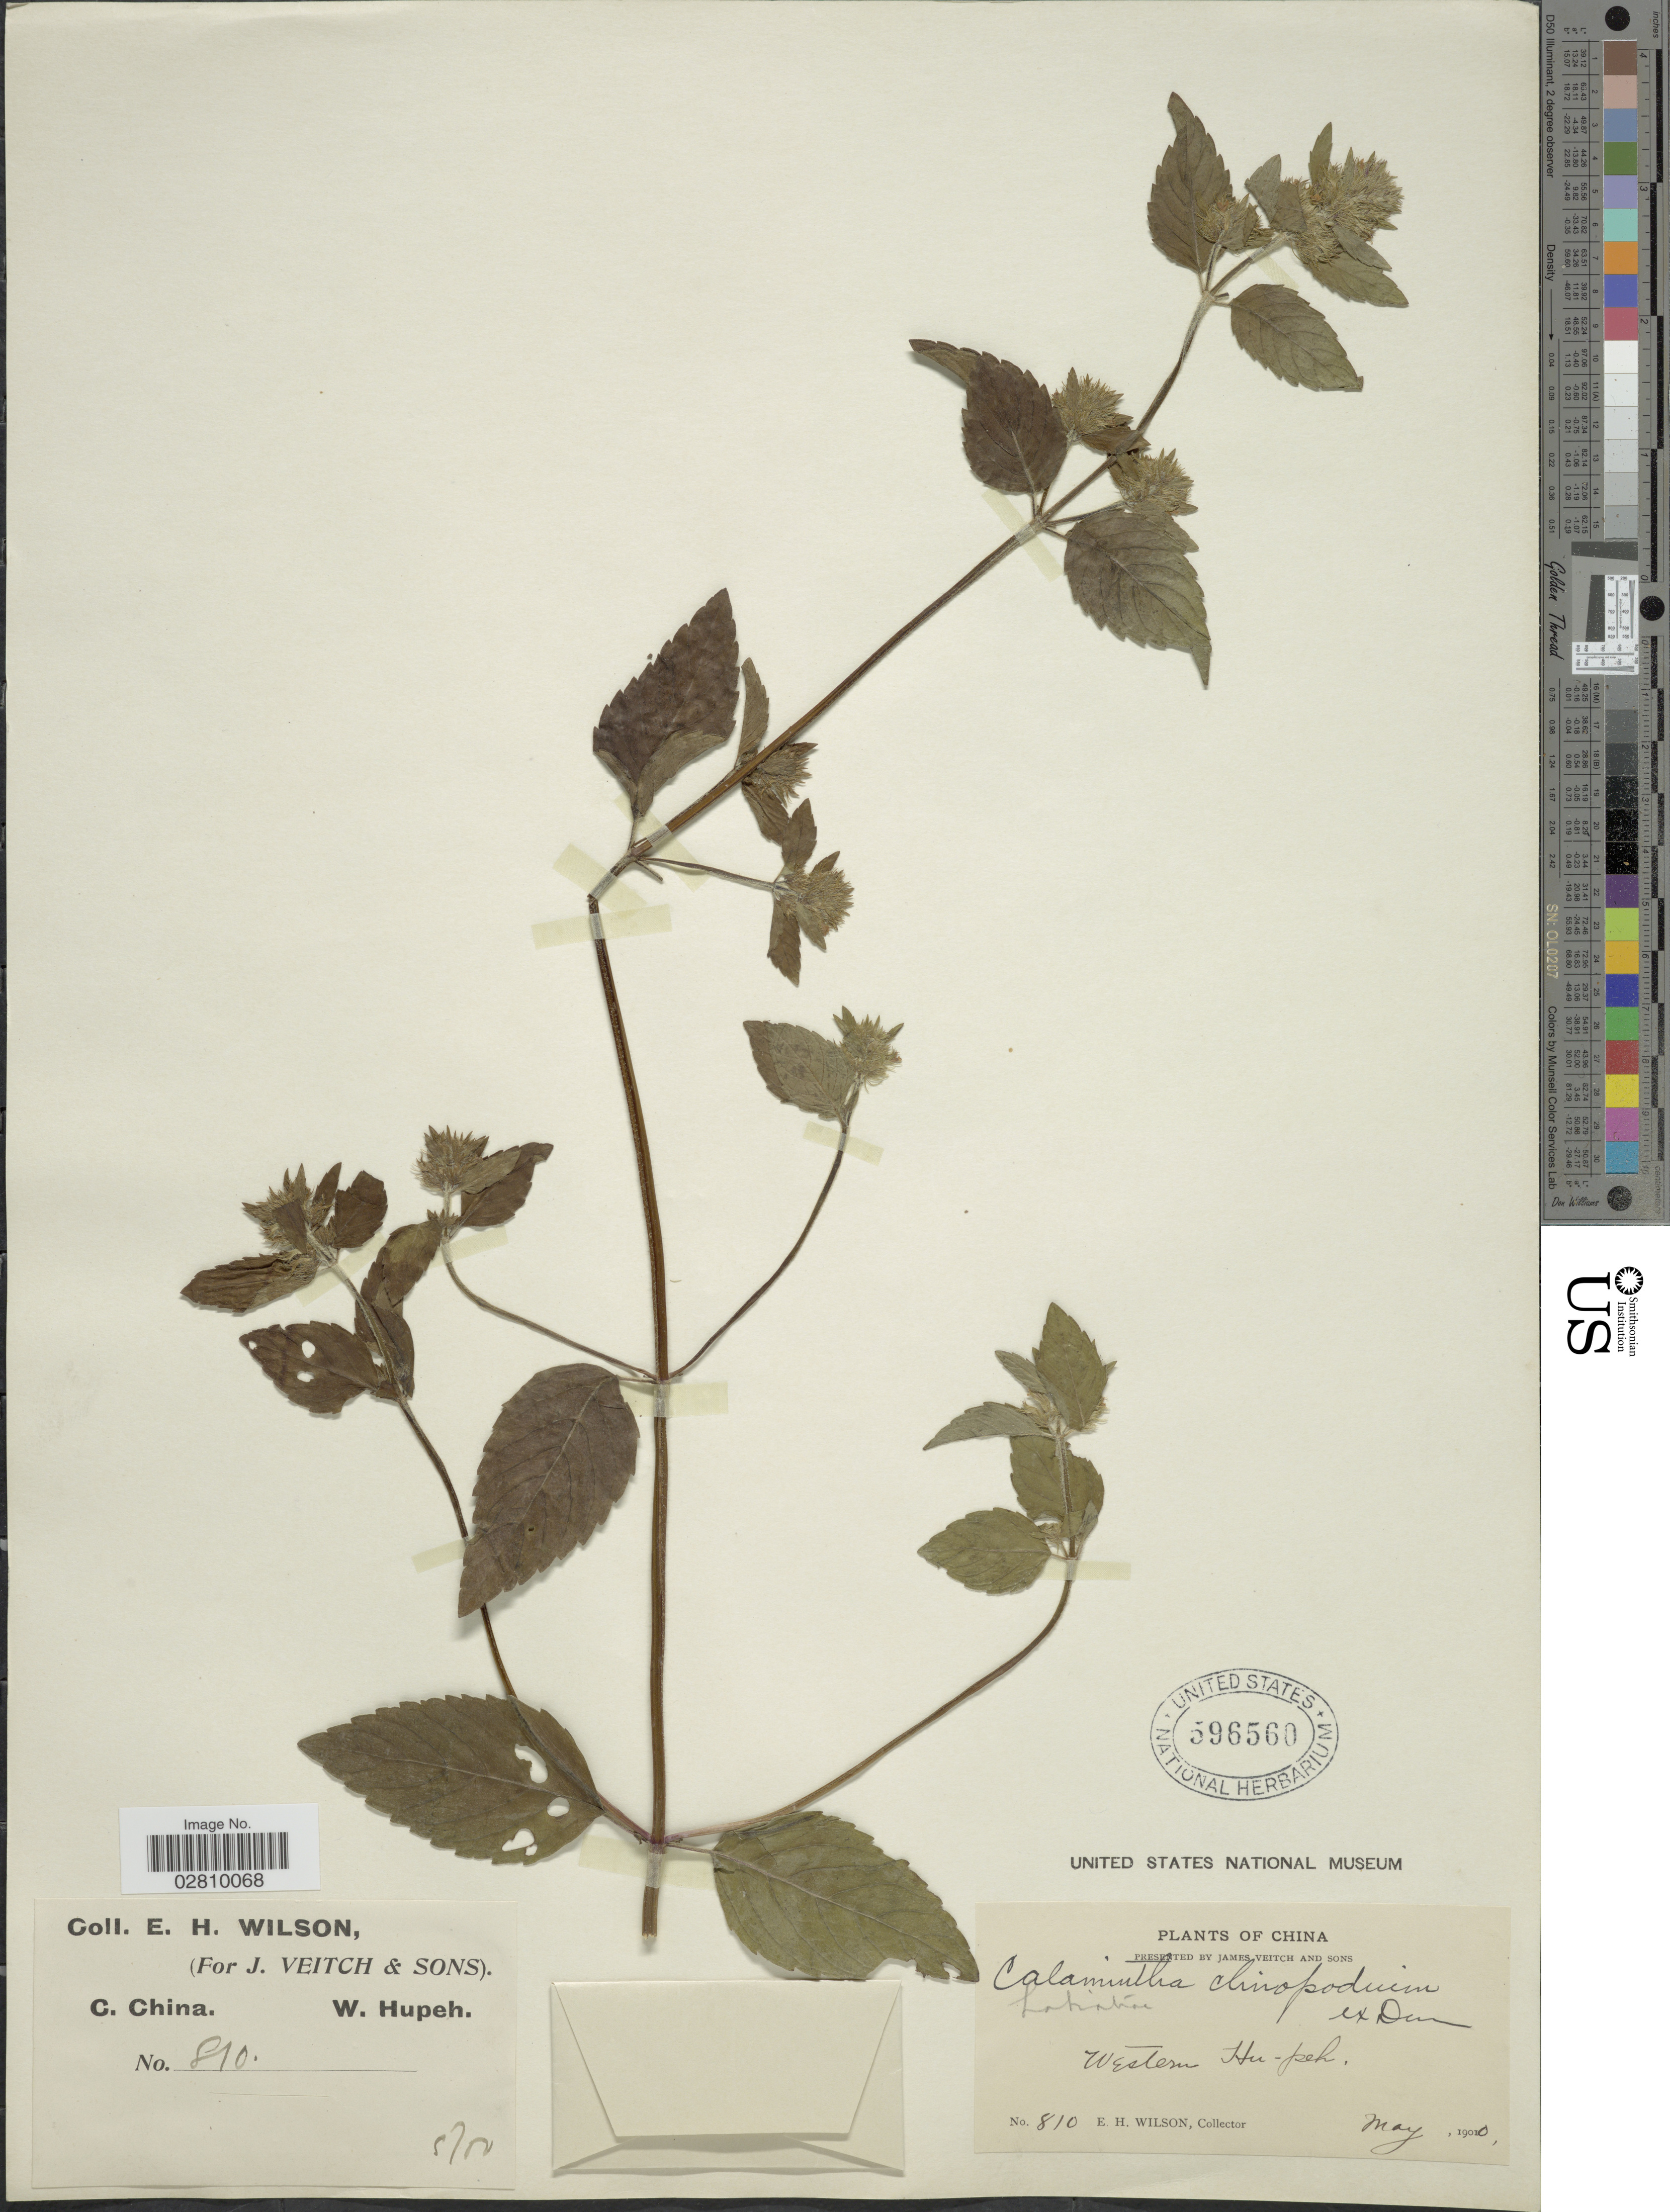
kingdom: Plantae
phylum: Tracheophyta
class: Magnoliopsida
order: Lamiales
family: Lamiaceae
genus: Calamintha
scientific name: Calamintha clinopodium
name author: (Vest) Spenn.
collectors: E. Wilson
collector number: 810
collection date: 1900-05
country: China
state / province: Hubei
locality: C. China, Western Hupeh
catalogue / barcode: US 596560